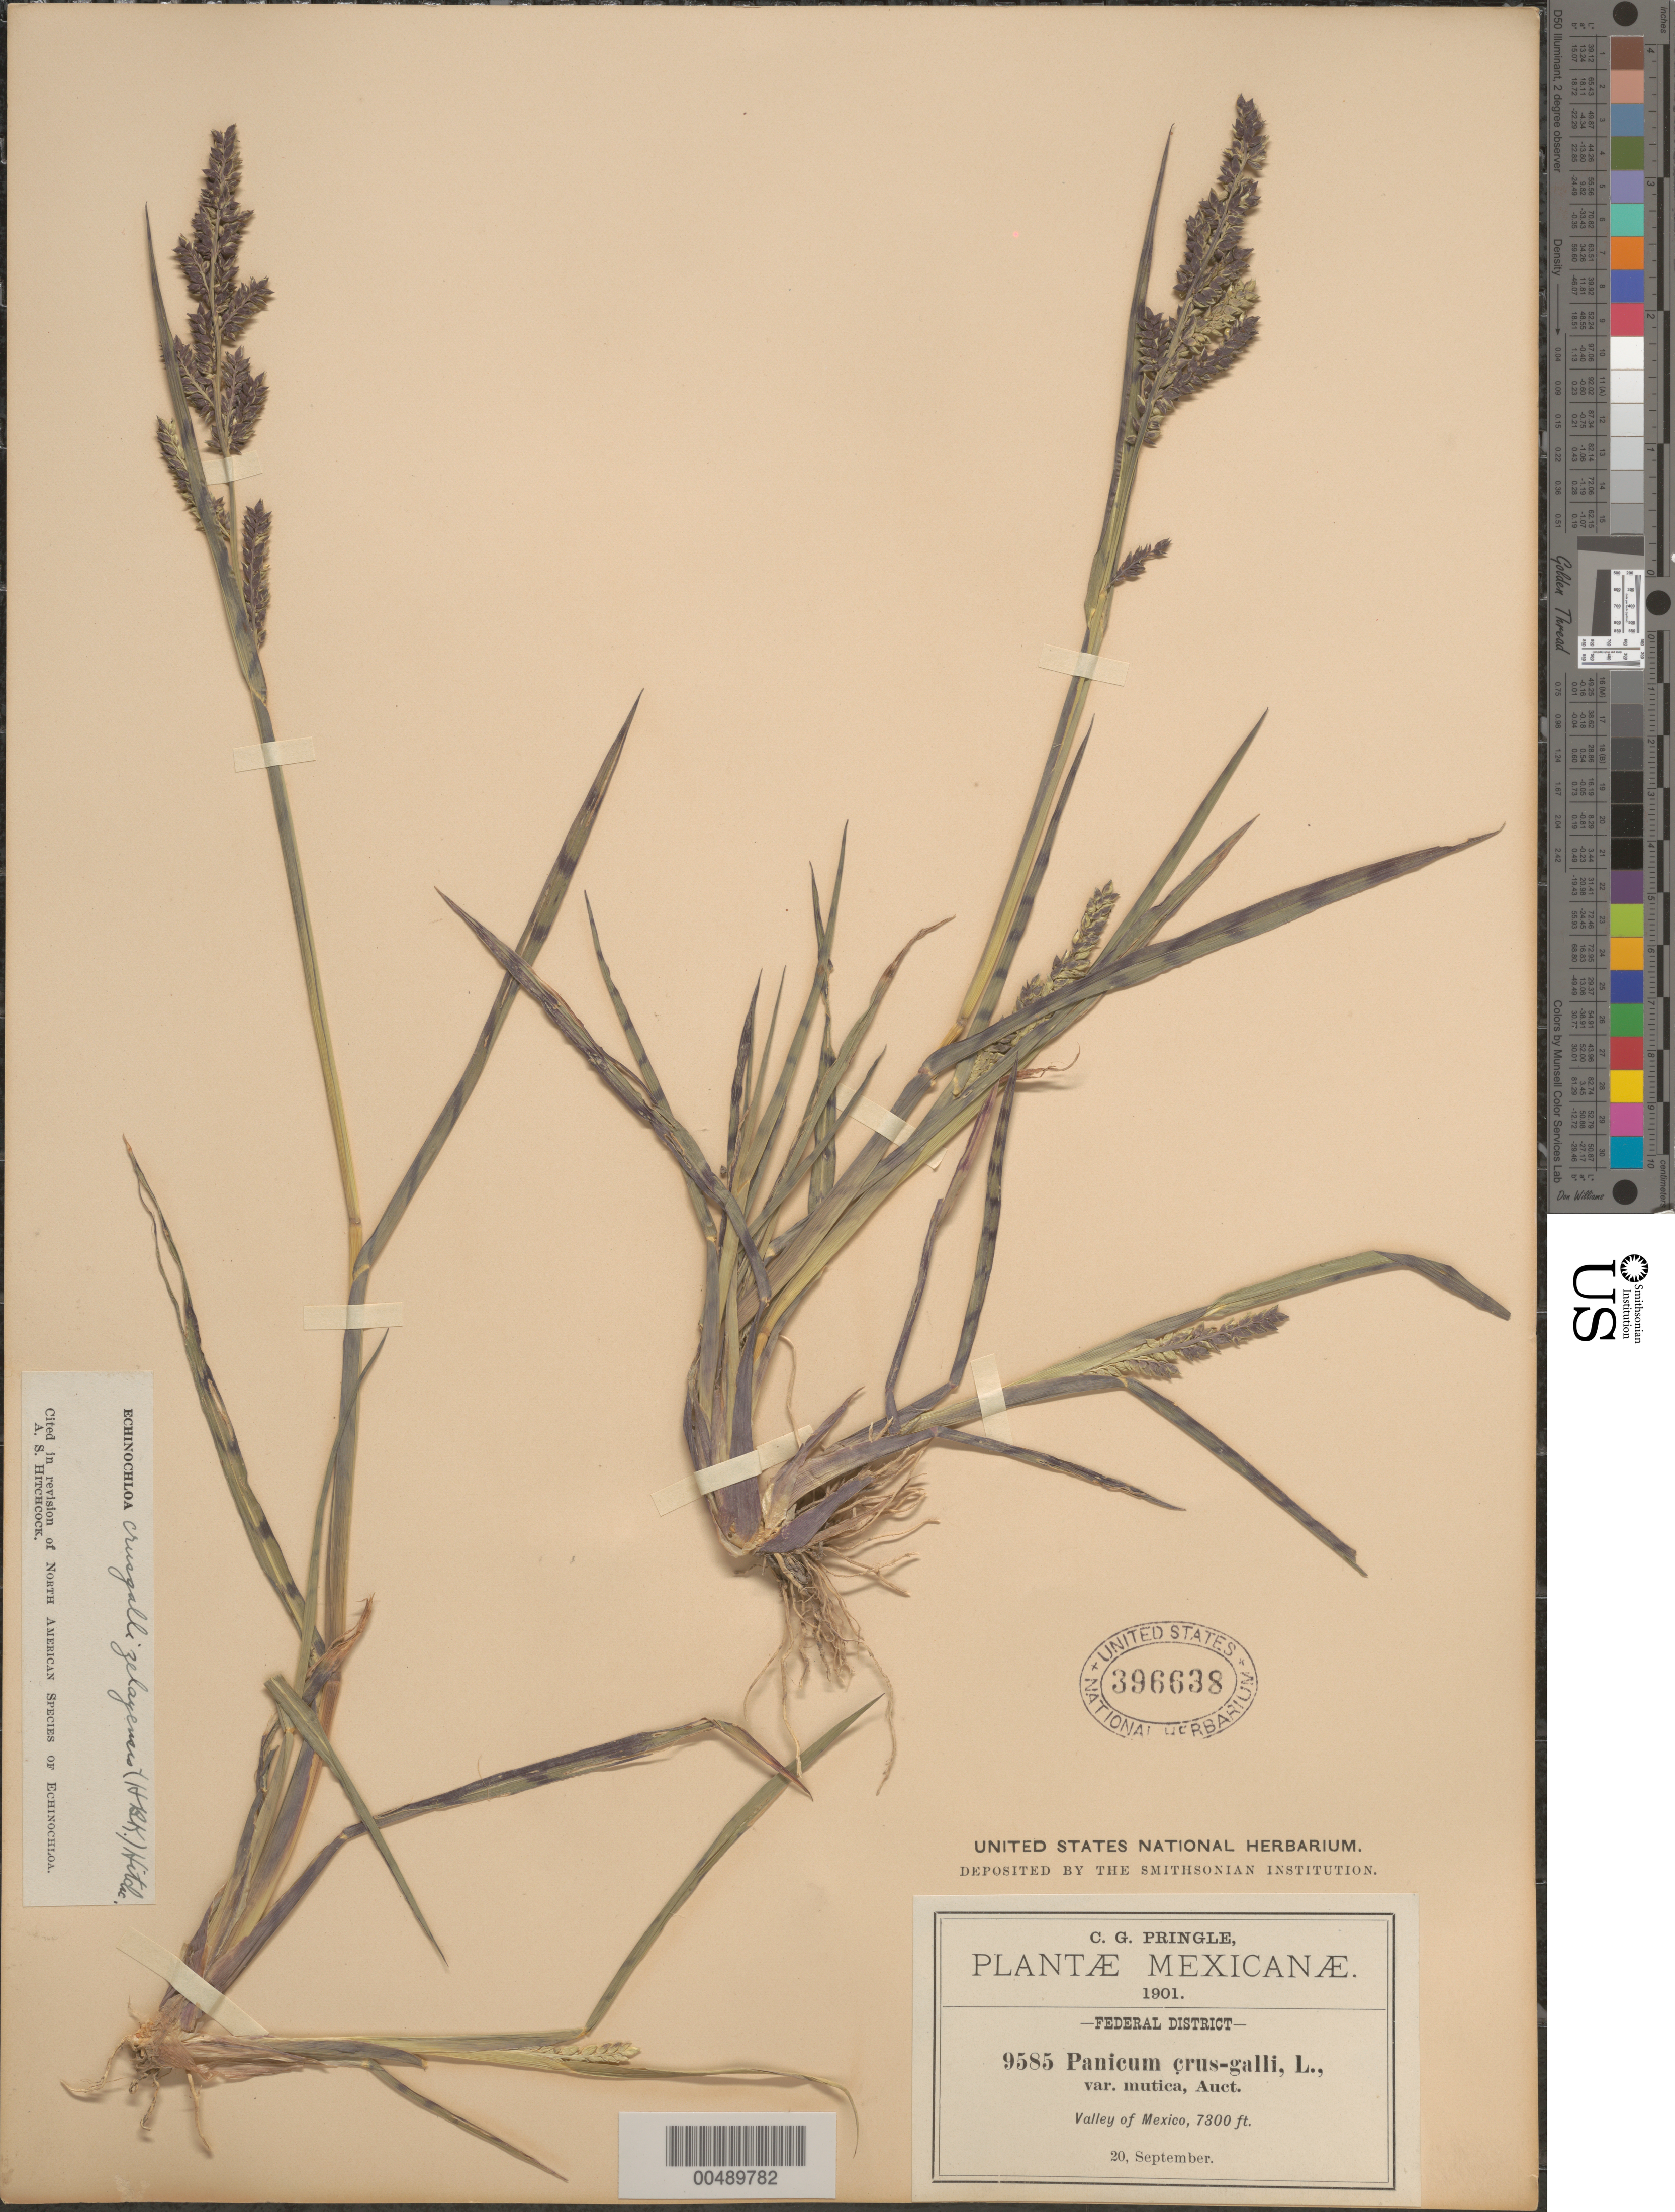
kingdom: Plantae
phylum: Tracheophyta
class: Liliopsida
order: Poales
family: Poaceae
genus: Echinochloa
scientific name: Echinochloa crus-galli var. zelayensis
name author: (Kunth) Hitchc.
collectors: C. G. Pringle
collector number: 9585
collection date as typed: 20 Sep 1901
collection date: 1901-09-20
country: Mexico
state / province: Distrito Federal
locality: Valley of Mexico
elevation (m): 2225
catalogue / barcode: US 396638